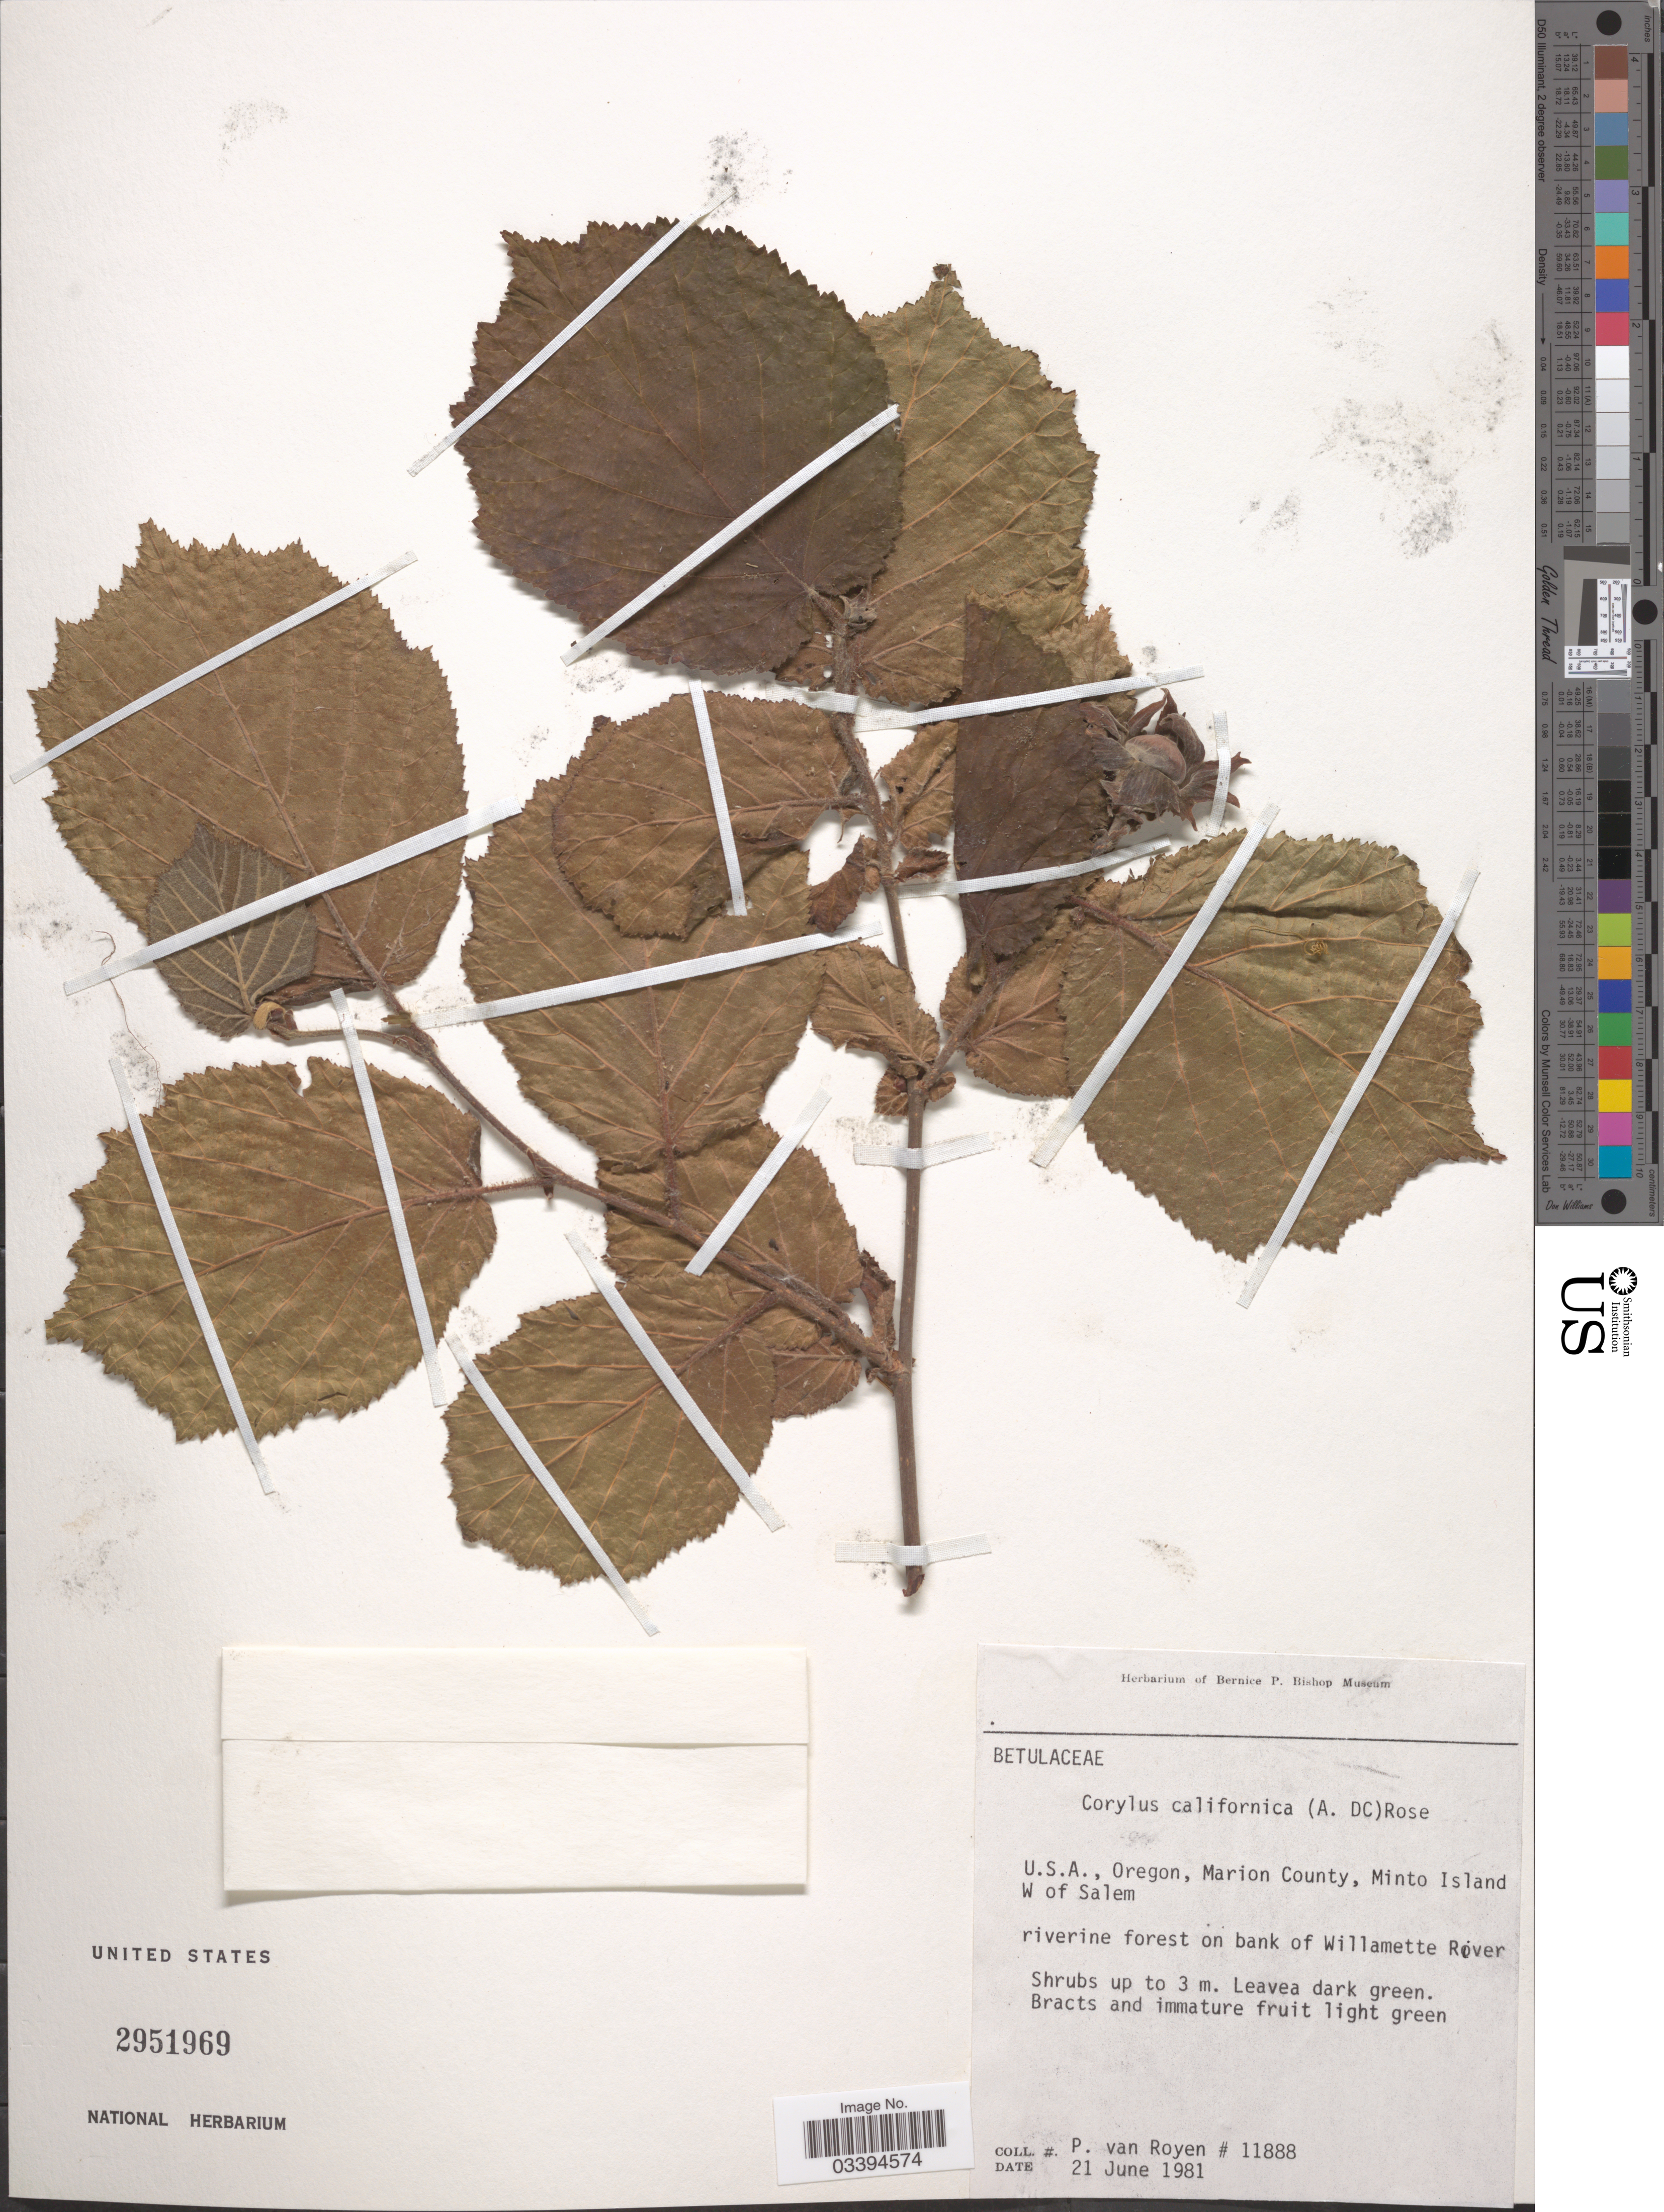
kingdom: Plantae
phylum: Tracheophyta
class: Magnoliopsida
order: Fagales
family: Betulaceae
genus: Corylus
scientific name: Corylus californica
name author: (A. DC.) Rose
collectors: P. van Royen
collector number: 11888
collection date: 1981-06-21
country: United States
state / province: Oregon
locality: Marion County, Minto Island W of Salem riverine forest on bank of Willamette River.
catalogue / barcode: US 2951969